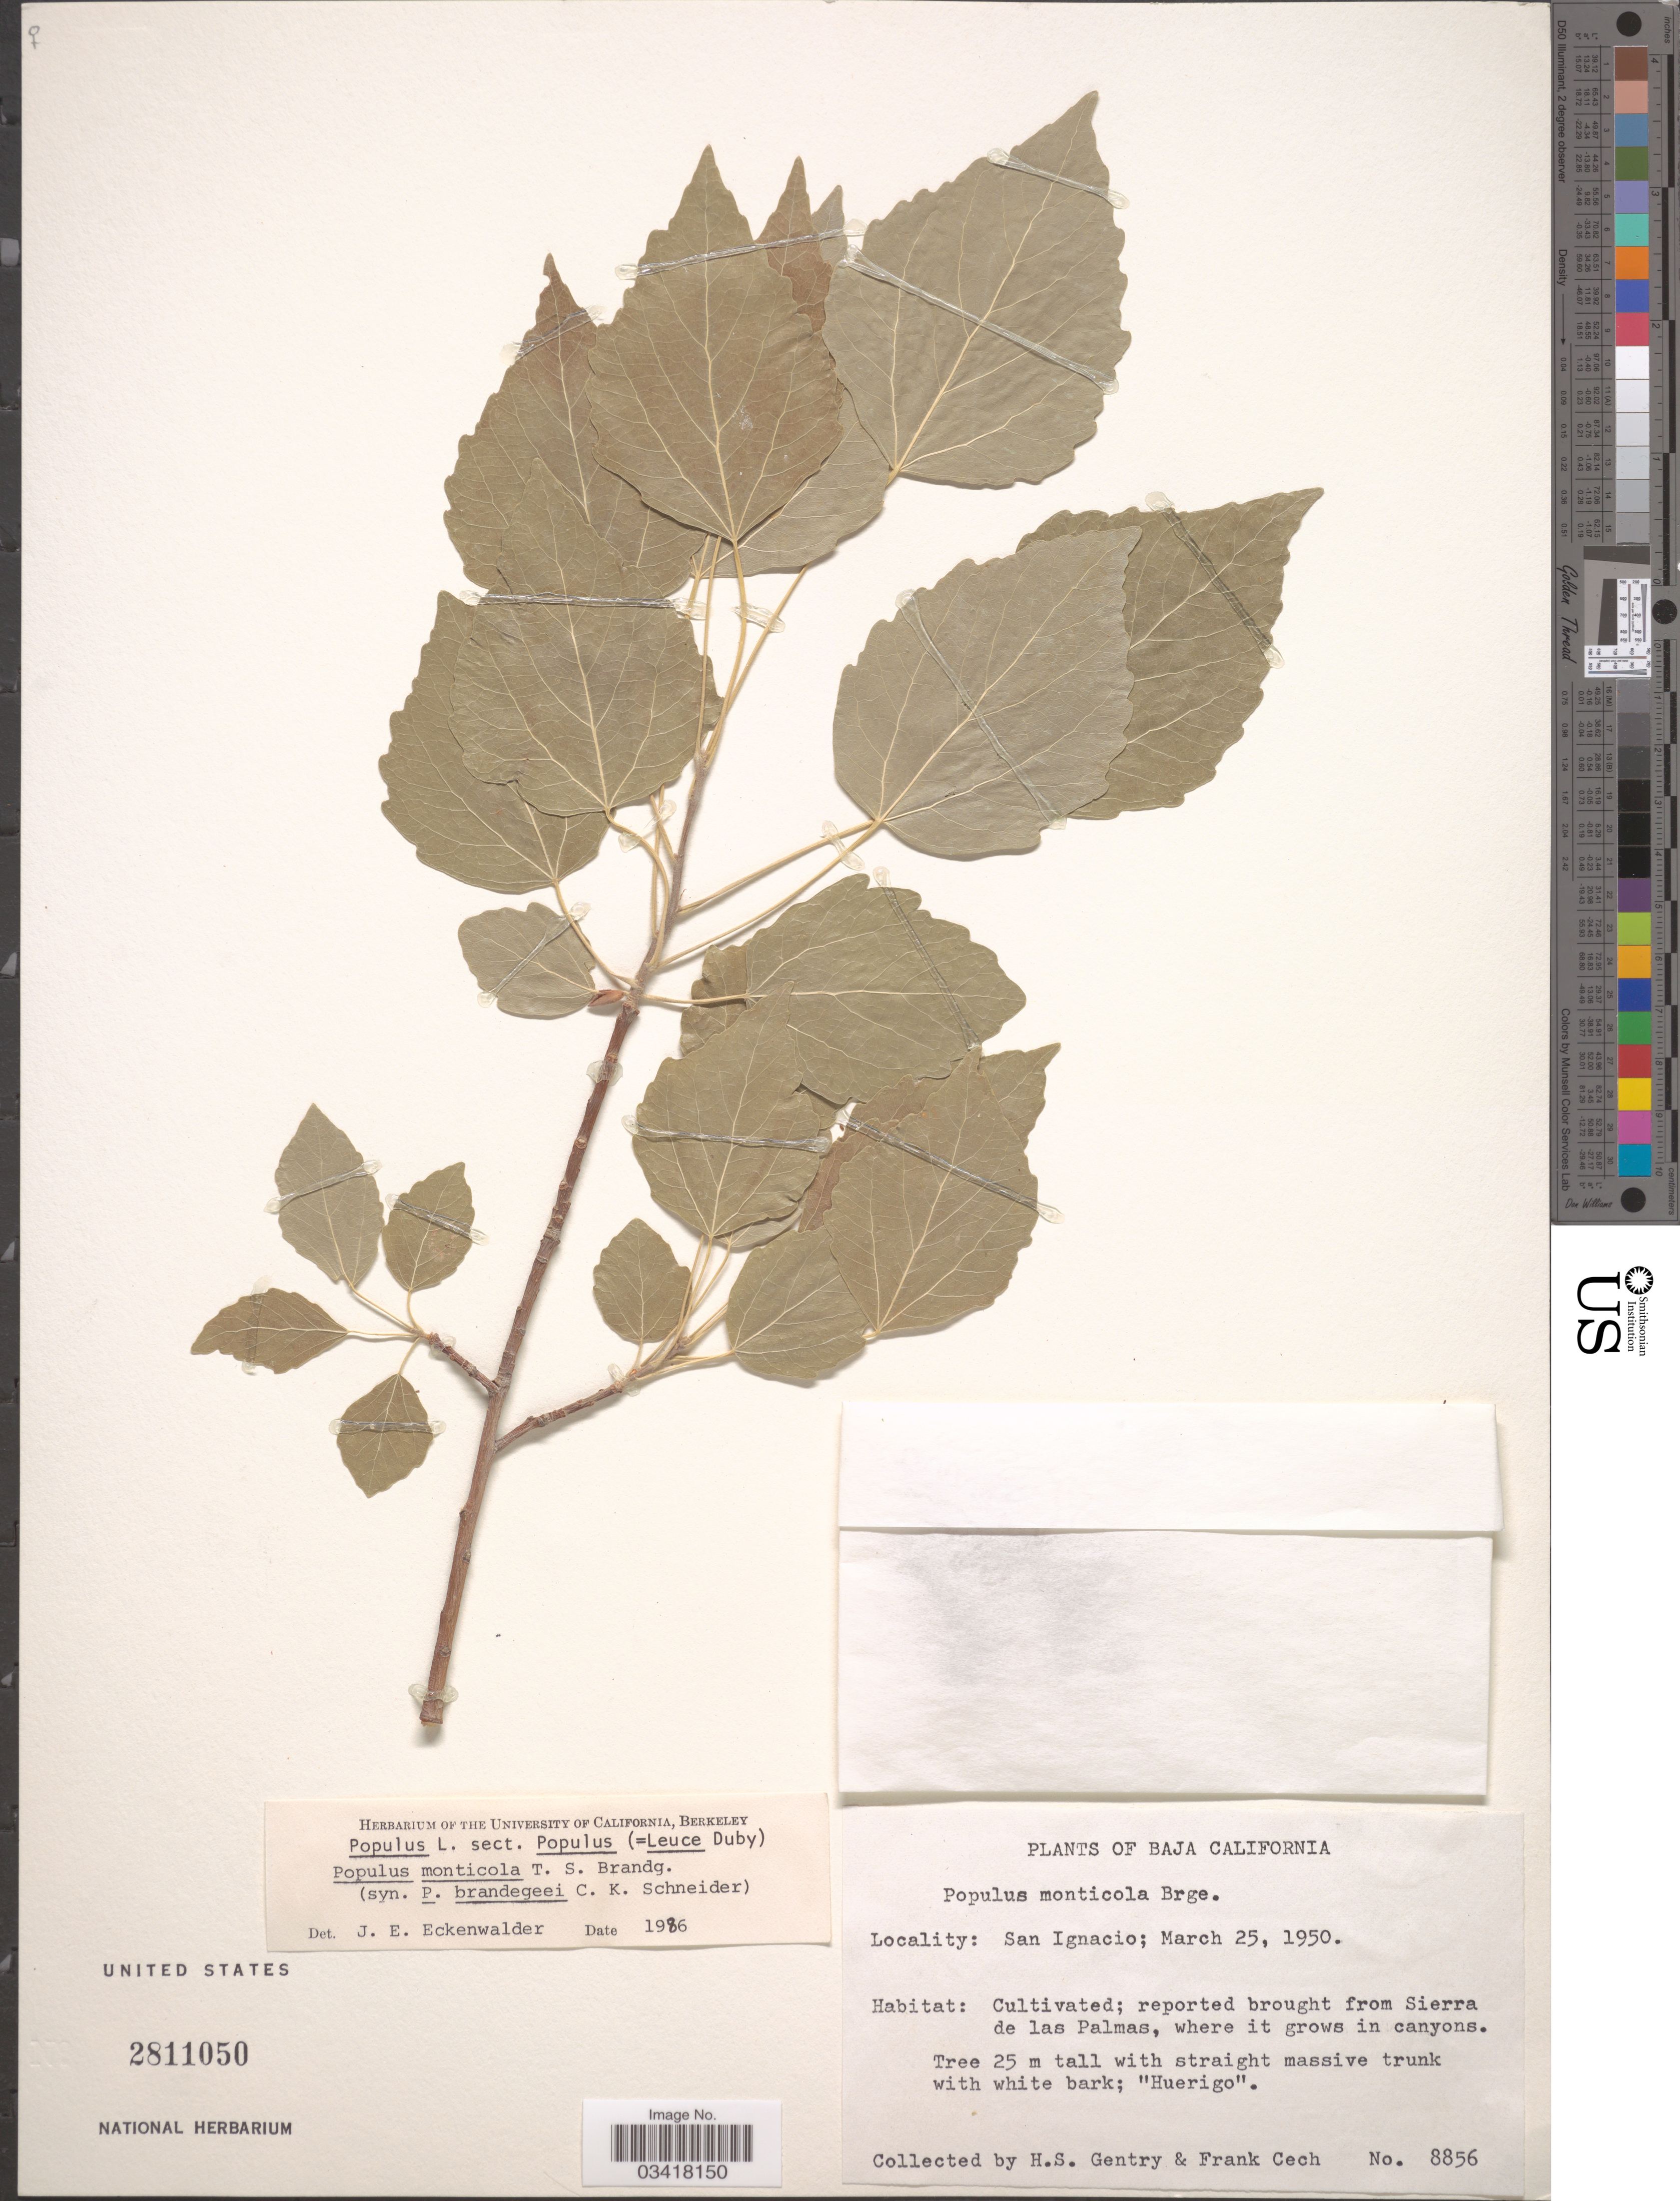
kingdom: Plantae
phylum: Tracheophyta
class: Magnoliopsida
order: Malpighiales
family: Salicaceae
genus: Populus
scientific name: Populus monticola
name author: Bebb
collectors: H. S. Gentry & F. Cech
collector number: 8856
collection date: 1950-03-25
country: Mexico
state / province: Baja California Norte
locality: San Ignacio.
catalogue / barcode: US 2811050